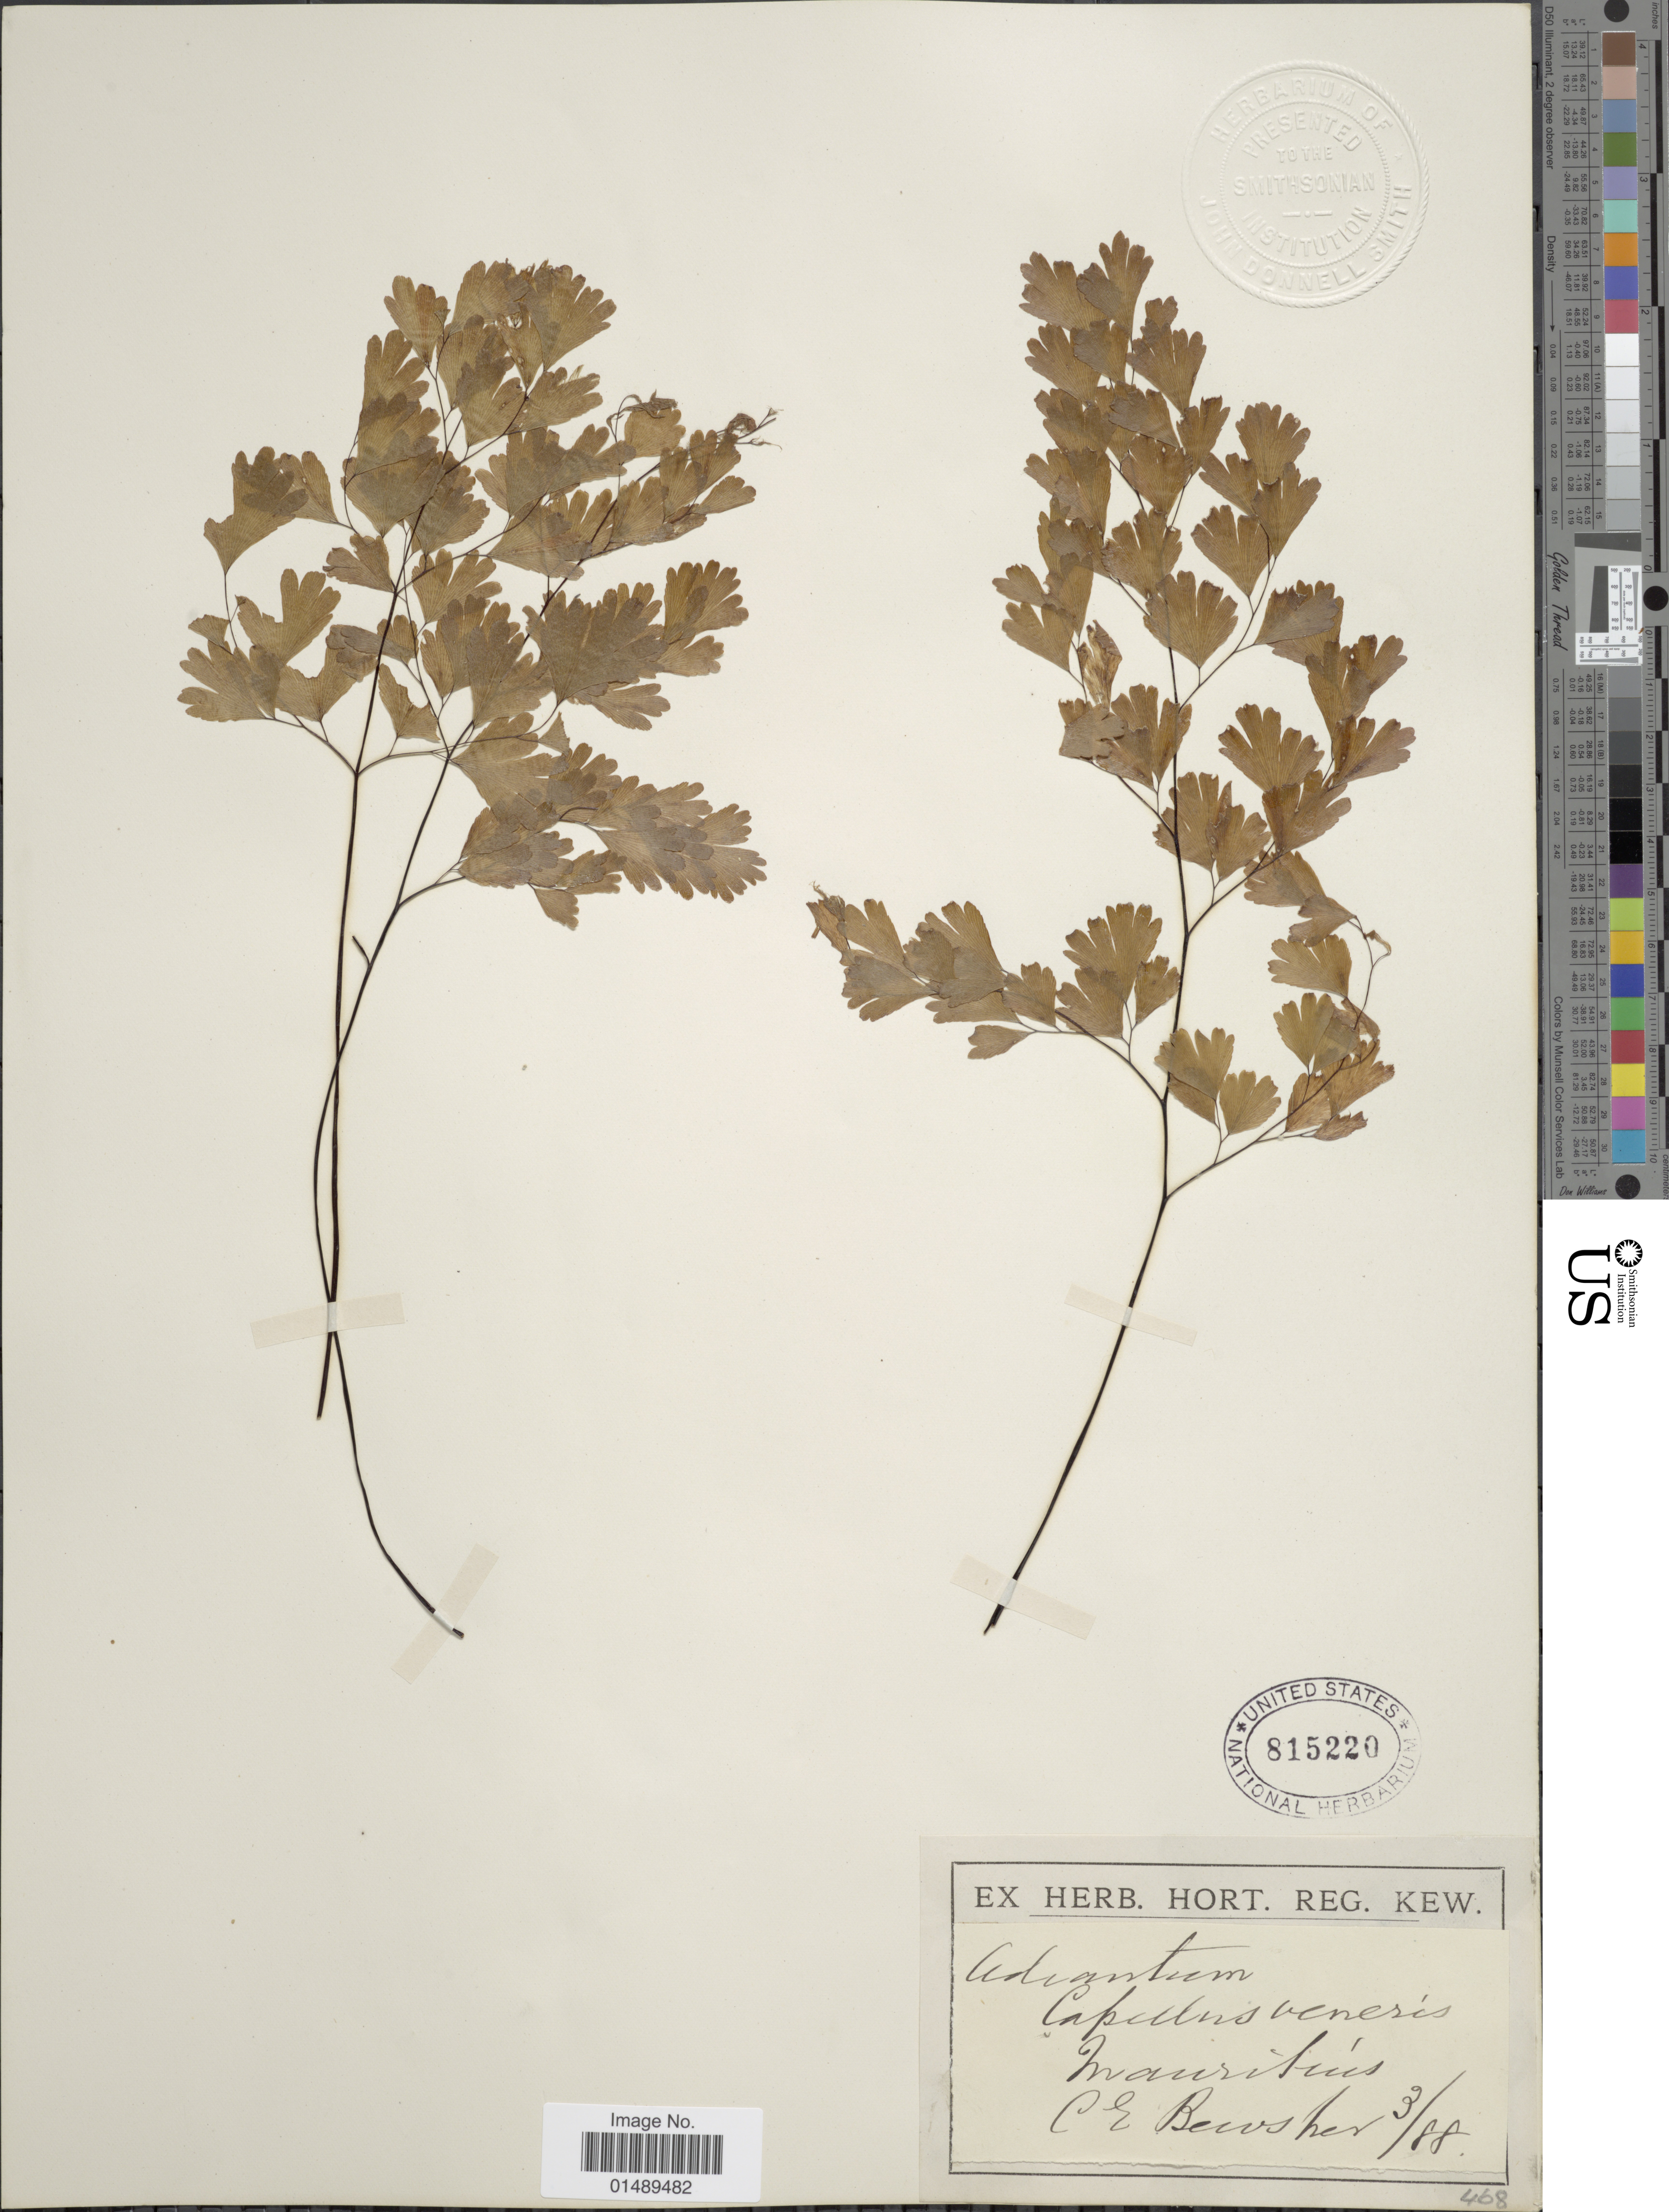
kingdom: Plantae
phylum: Tracheophyta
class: Polypodiopsida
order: Polypodiales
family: Pteridaceae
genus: Adiantum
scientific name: Adiantum capillus-veneris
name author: L.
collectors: C. Bewsher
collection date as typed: Transcribed d/m/y: /3/88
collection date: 1888-03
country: Mauritius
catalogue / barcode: US 815220